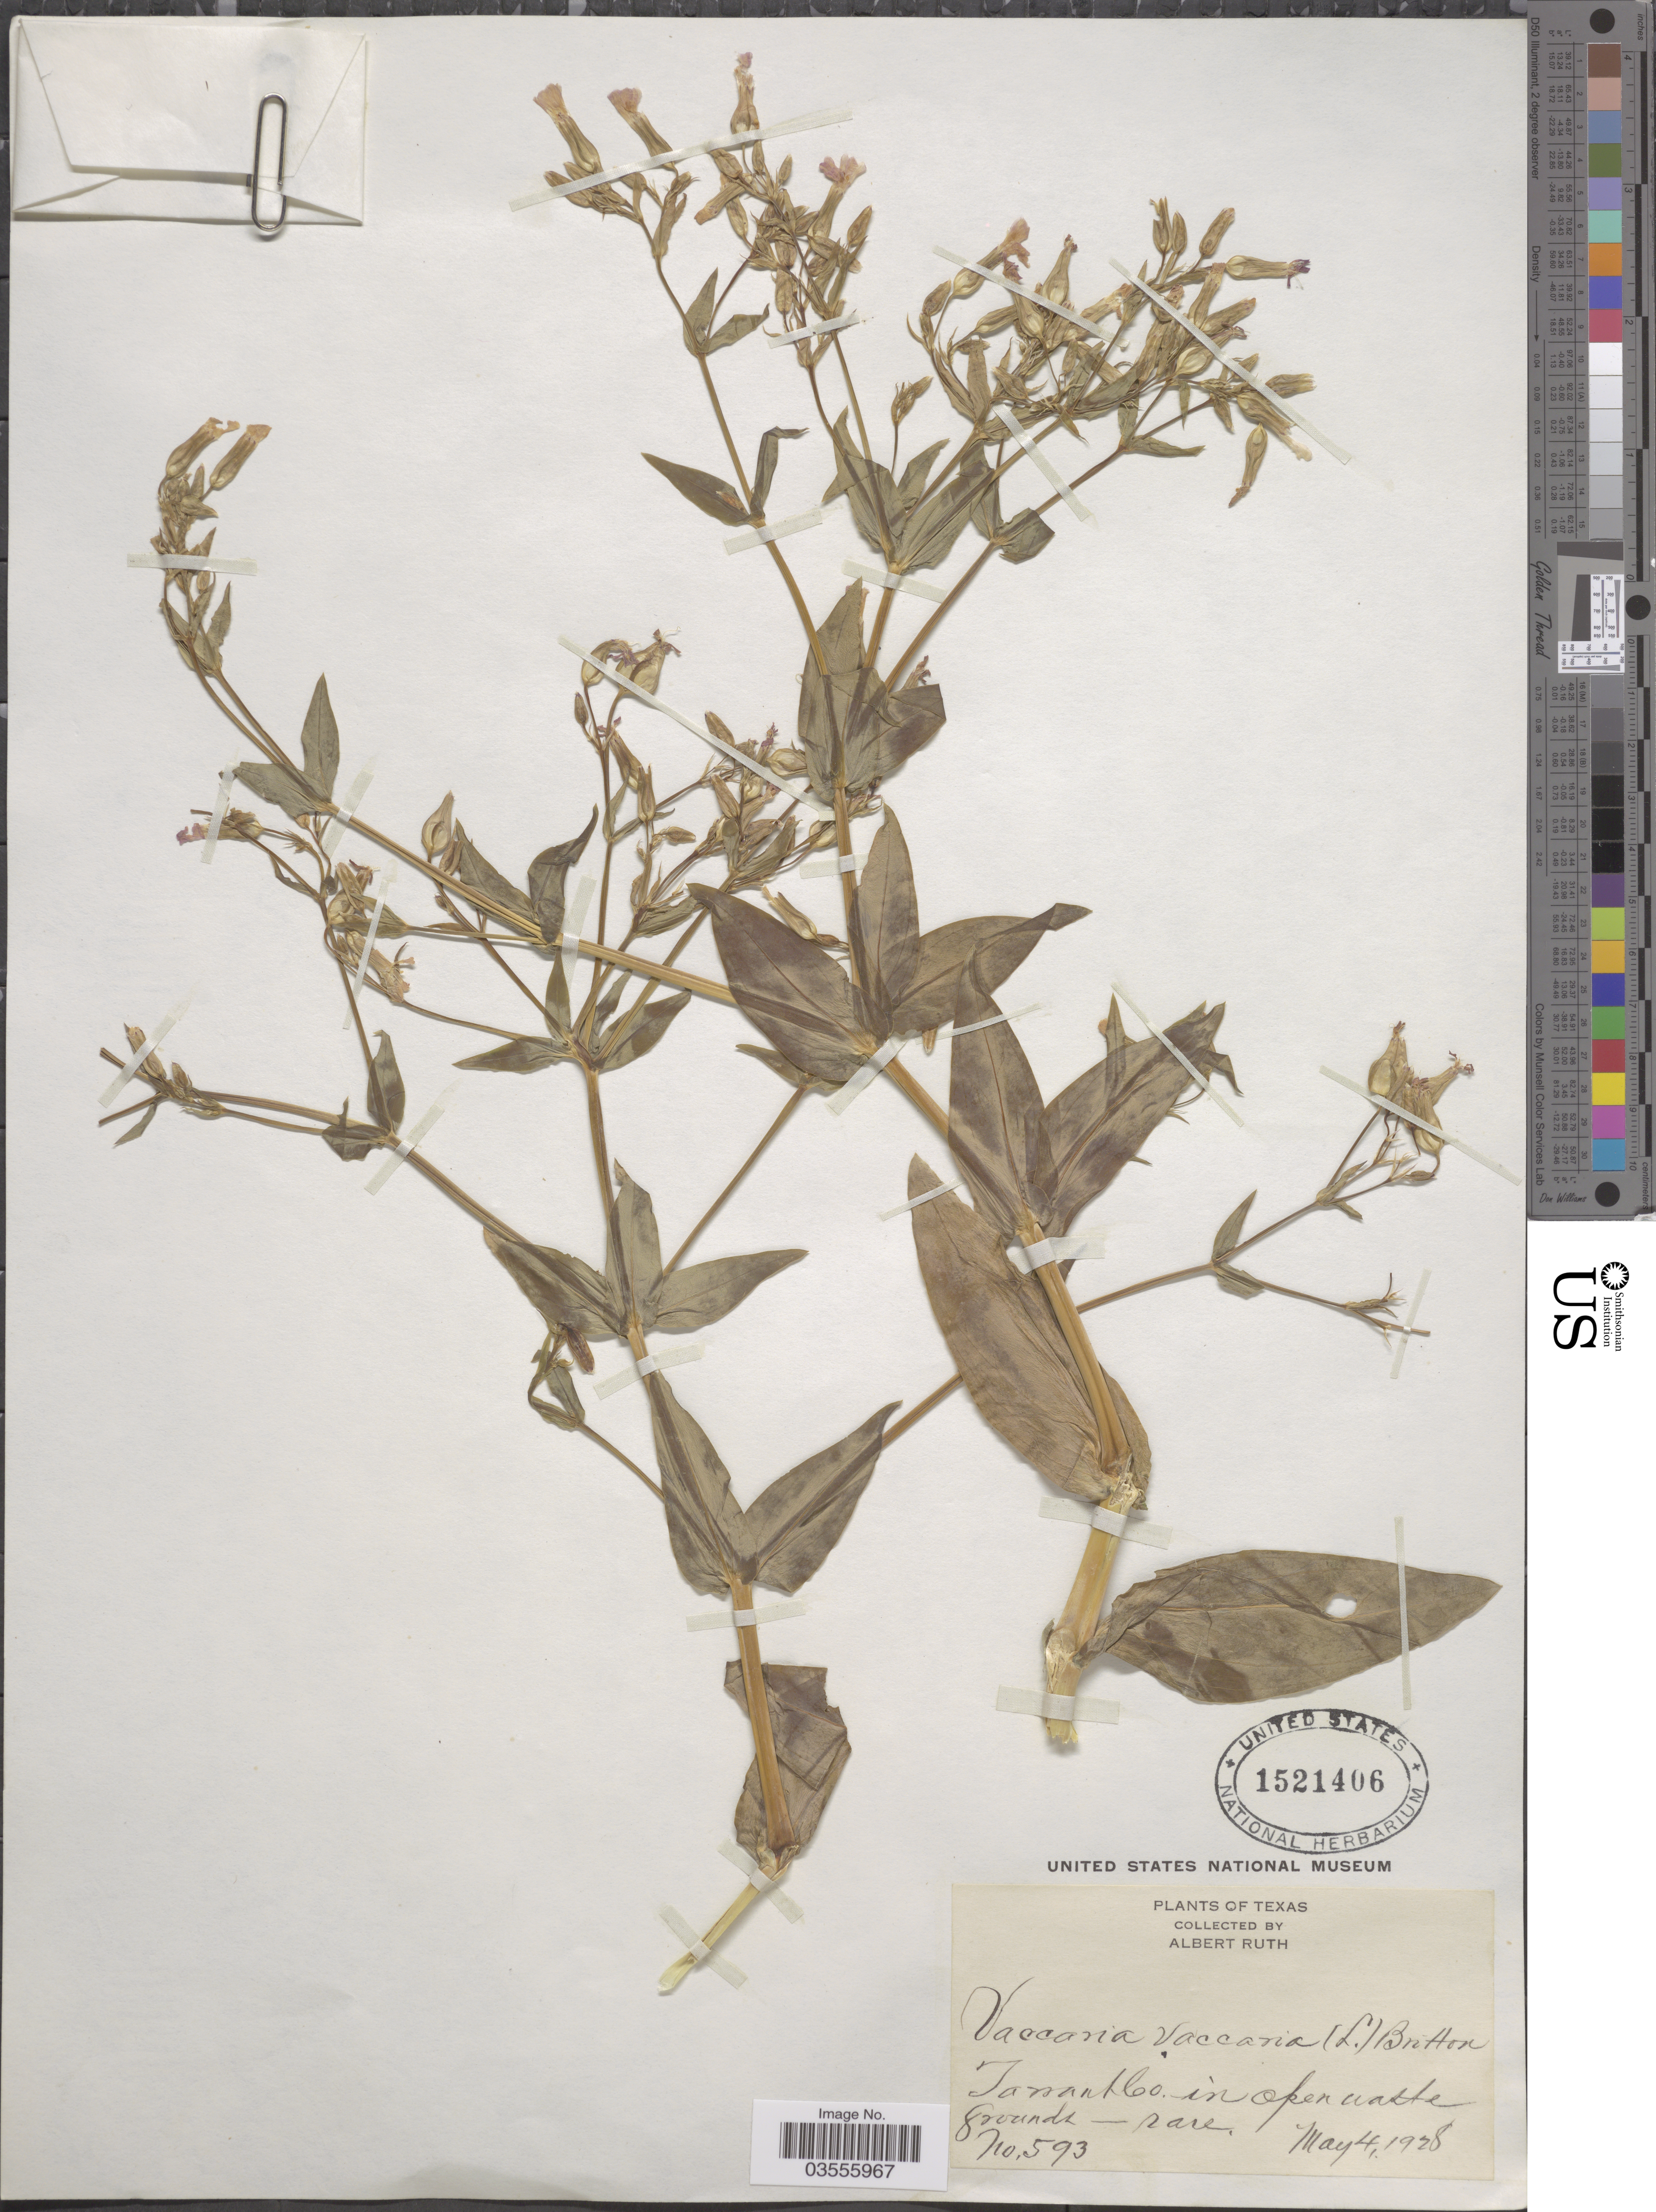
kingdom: Plantae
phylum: Tracheophyta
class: Magnoliopsida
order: Caryophyllales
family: Caryophyllaceae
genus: Gypsophila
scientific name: Gypsophila vaccaria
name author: (L.) Sm.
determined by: Strong, M. T., (US), Smithsonian Institution - National Museum of Natural History (UNITED STATES)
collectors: A. Ruth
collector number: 593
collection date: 1928-05-04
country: United States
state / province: Texas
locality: Tarrant Co.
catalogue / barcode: US 1521406